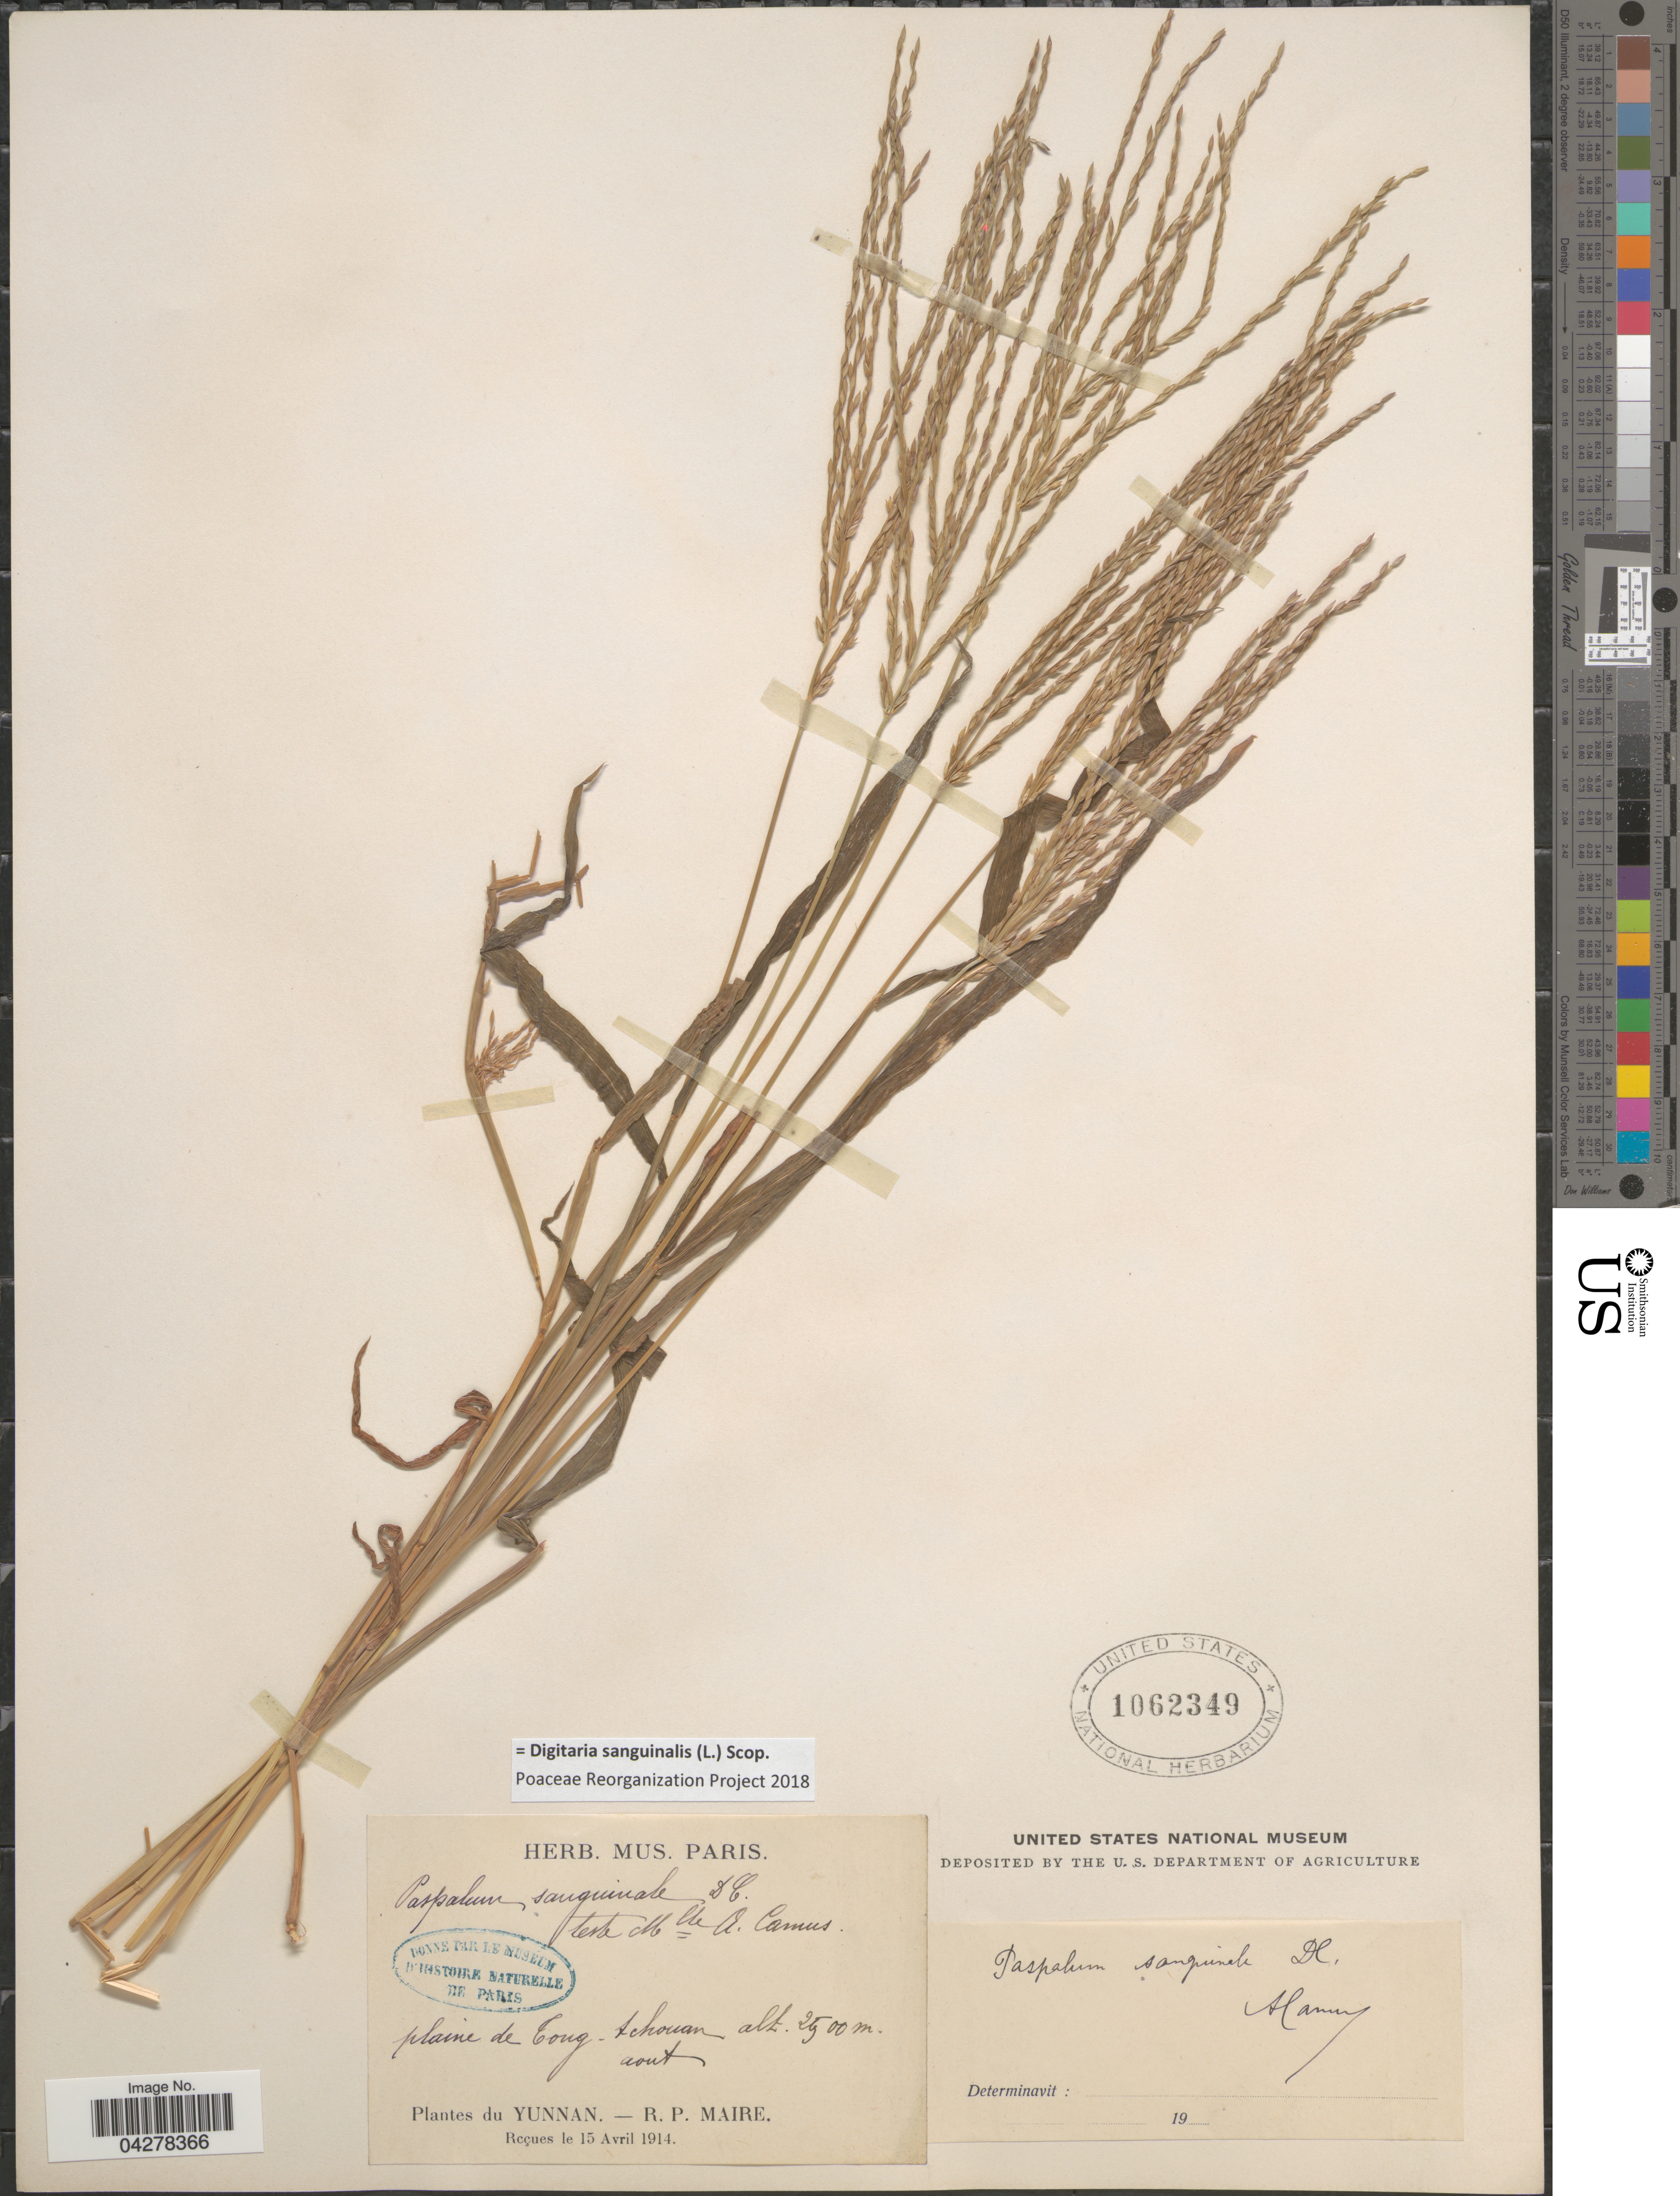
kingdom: Plantae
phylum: Tracheophyta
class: Liliopsida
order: Poales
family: Poaceae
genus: Digitaria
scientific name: Digitaria sanguinalis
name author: (L.) Scop.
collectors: R.-P. Maire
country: China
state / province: Yunnan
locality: Plaine de Tong-tchouan.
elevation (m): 2500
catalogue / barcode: US 1062349